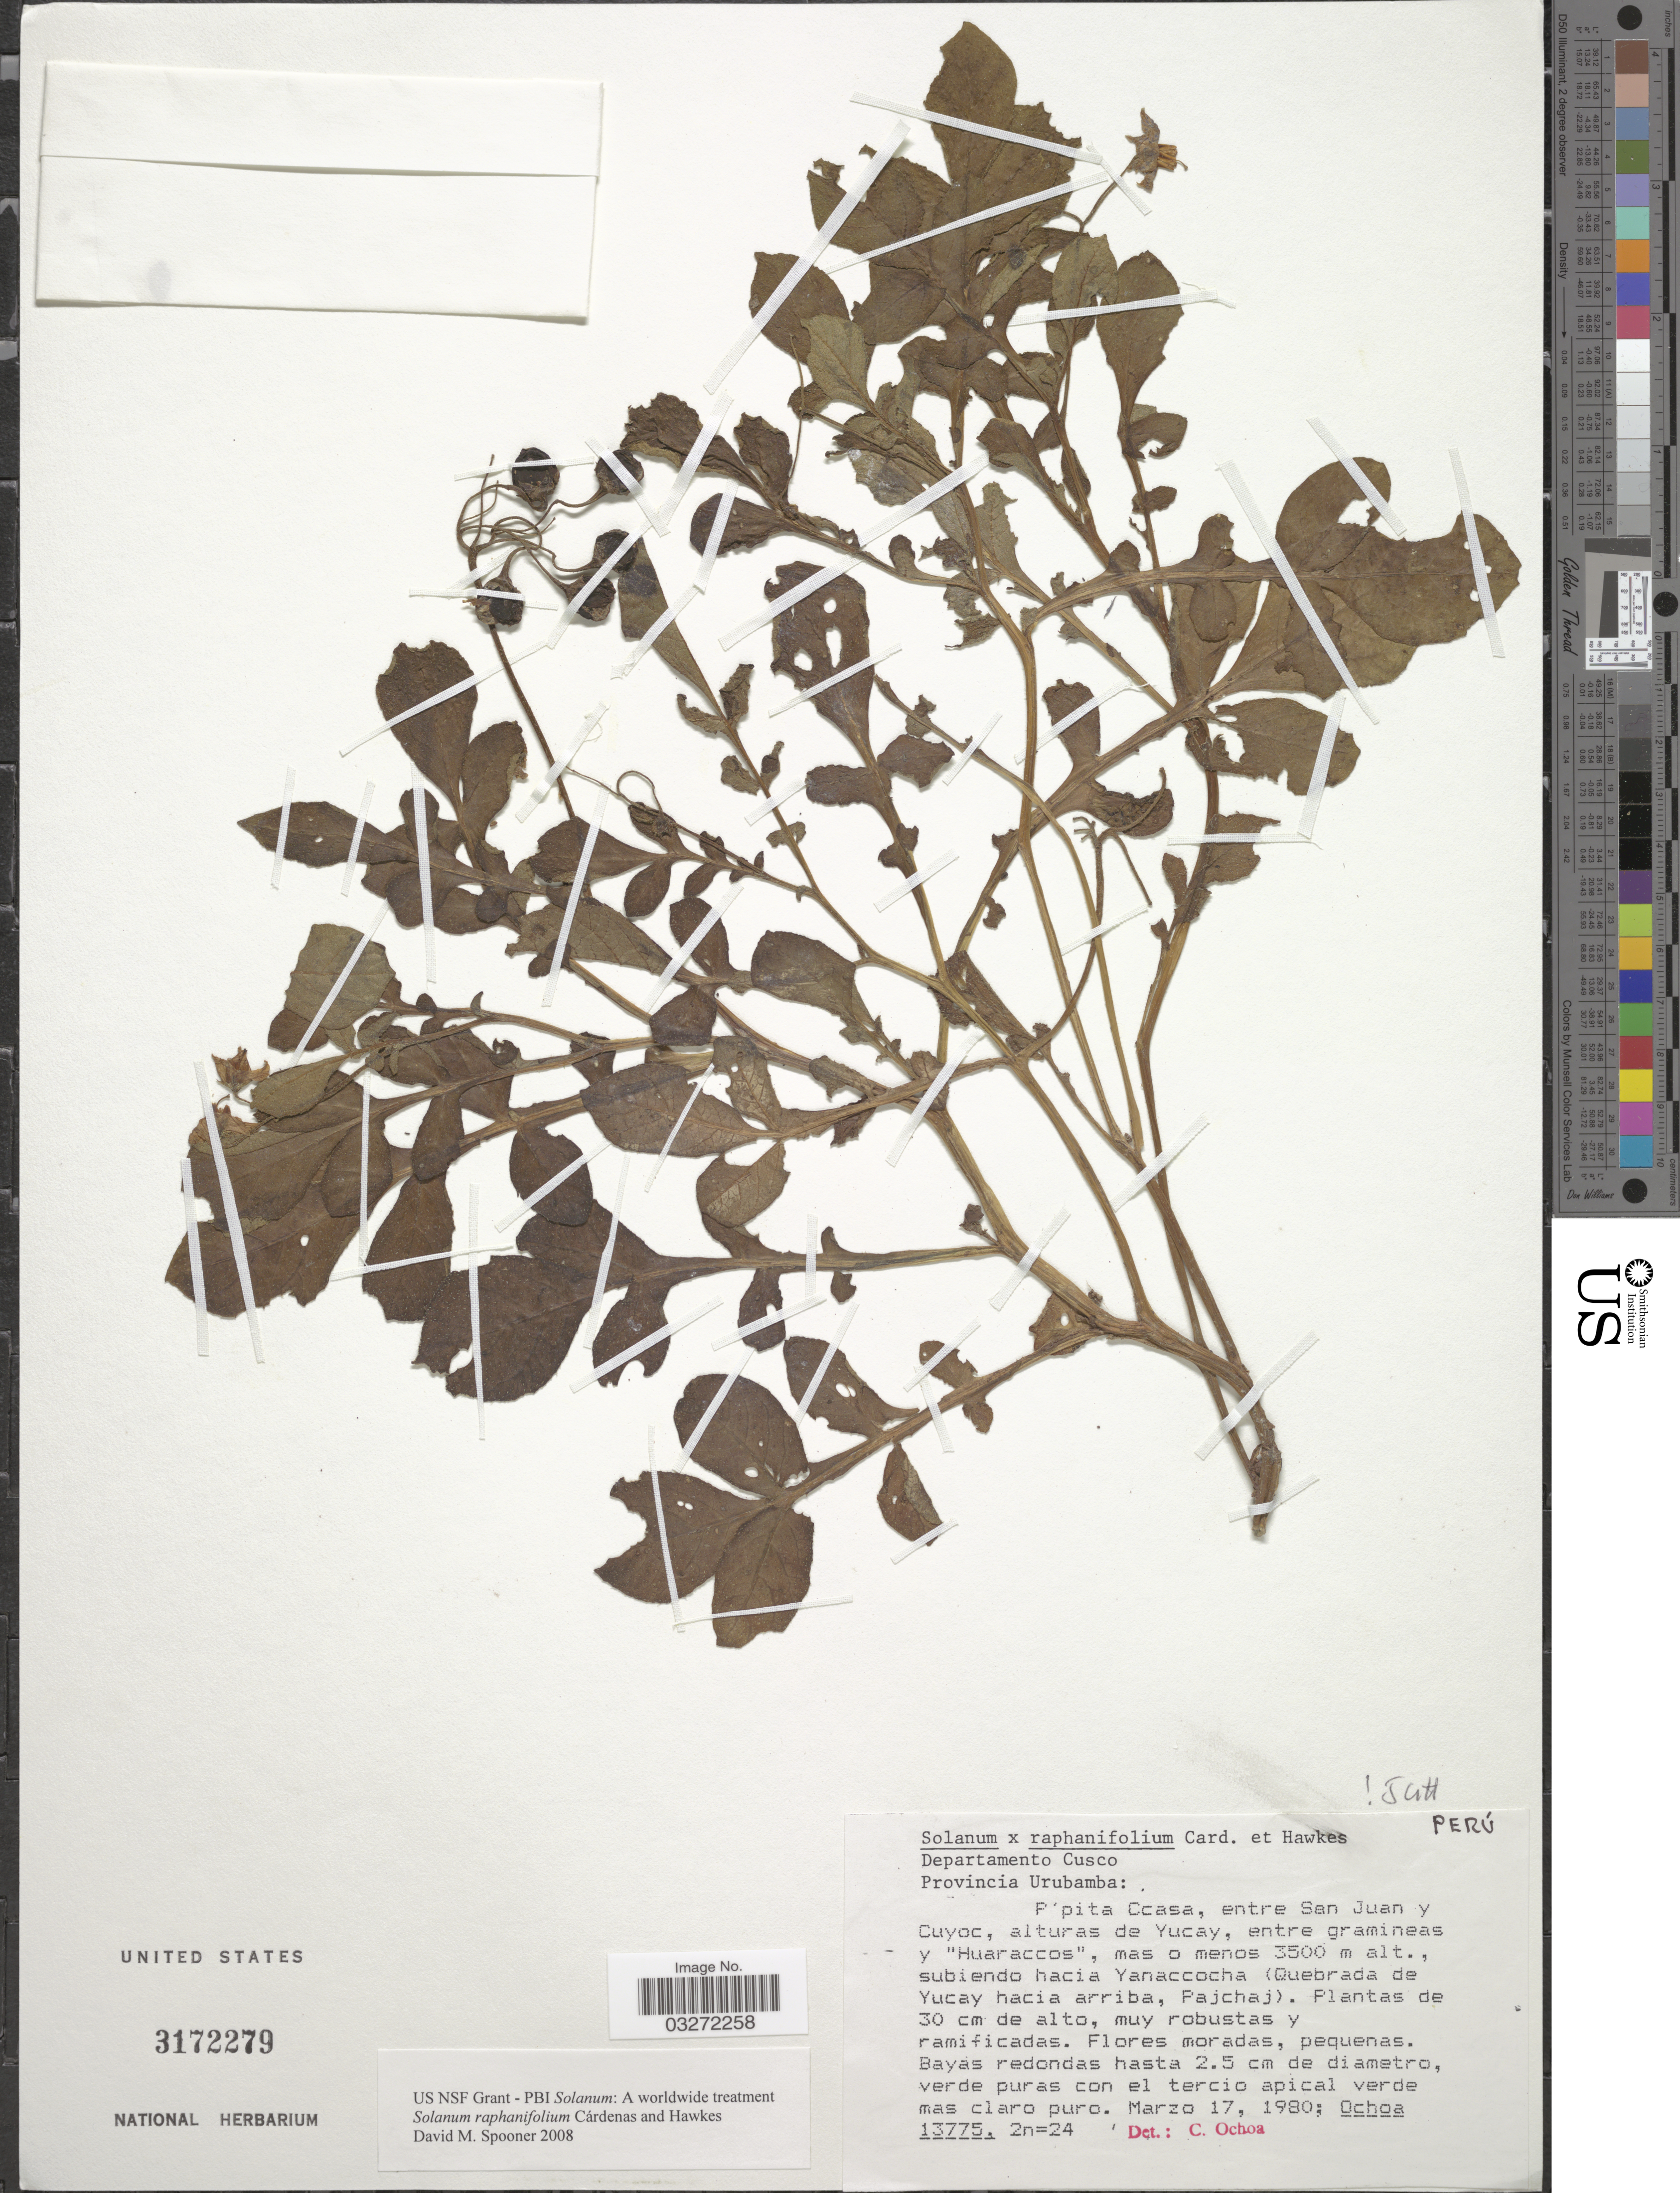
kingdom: Plantae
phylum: Tracheophyta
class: Magnoliopsida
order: Solanales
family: Solanaceae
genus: Solanum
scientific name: Solanum raphanifolium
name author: Cárdenas & Hawkes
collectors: -. Ochoa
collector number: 13775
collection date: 1980-03-17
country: Peru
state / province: Cusco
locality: Departamento Cusco, Provincia Urubamba: P'pita Ccasa, entre San Juan y Cuyoc, alturas de Yucay, entre gramineas y "Huaraccos", subiendo hacia Yanaccocha (Quebrada de Yucay hacia arriba, Pajchaj).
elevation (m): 3500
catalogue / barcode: US 3172279